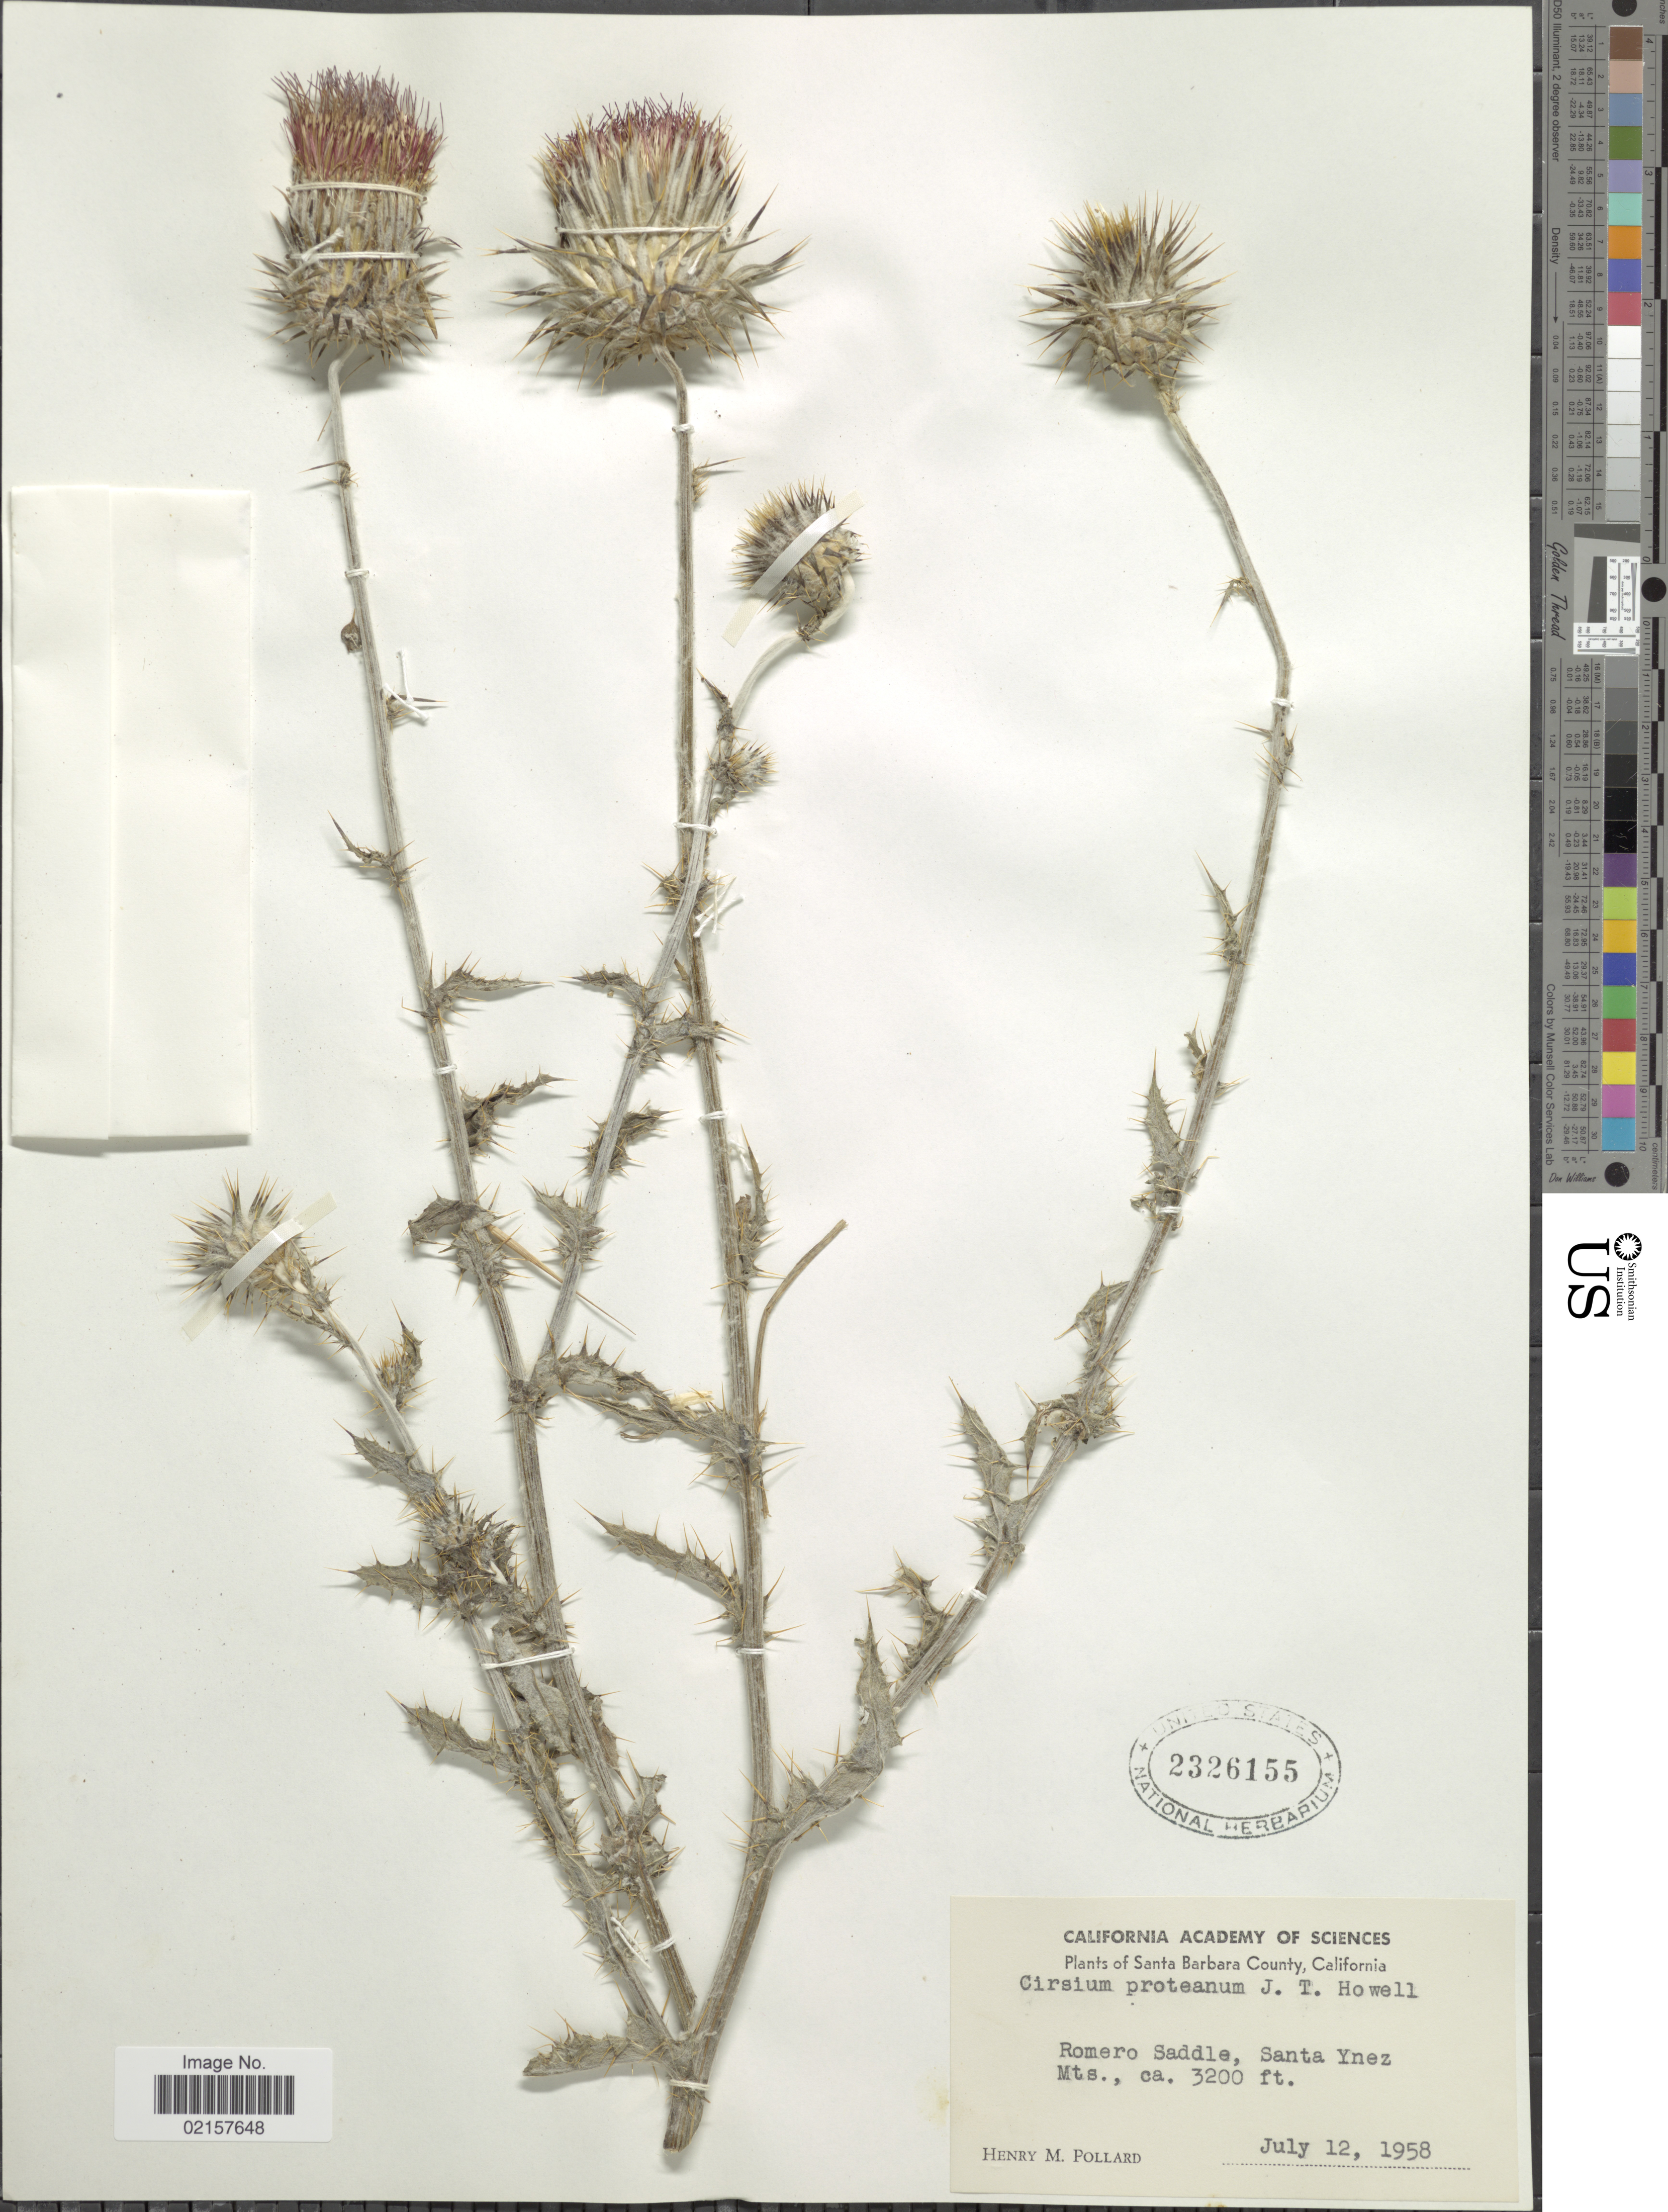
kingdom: Plantae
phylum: Tracheophyta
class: Magnoliopsida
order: Asterales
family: Asteraceae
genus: Cirsium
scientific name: Cirsium occidentale var. venustum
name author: (Greene) Jeps.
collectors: H. M. Pollard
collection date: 1958-07-12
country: United States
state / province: California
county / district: Santa Barbara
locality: Santa Barbara County, Romero Saddle, Santa Ynez Mts.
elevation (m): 975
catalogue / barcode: US 2326155